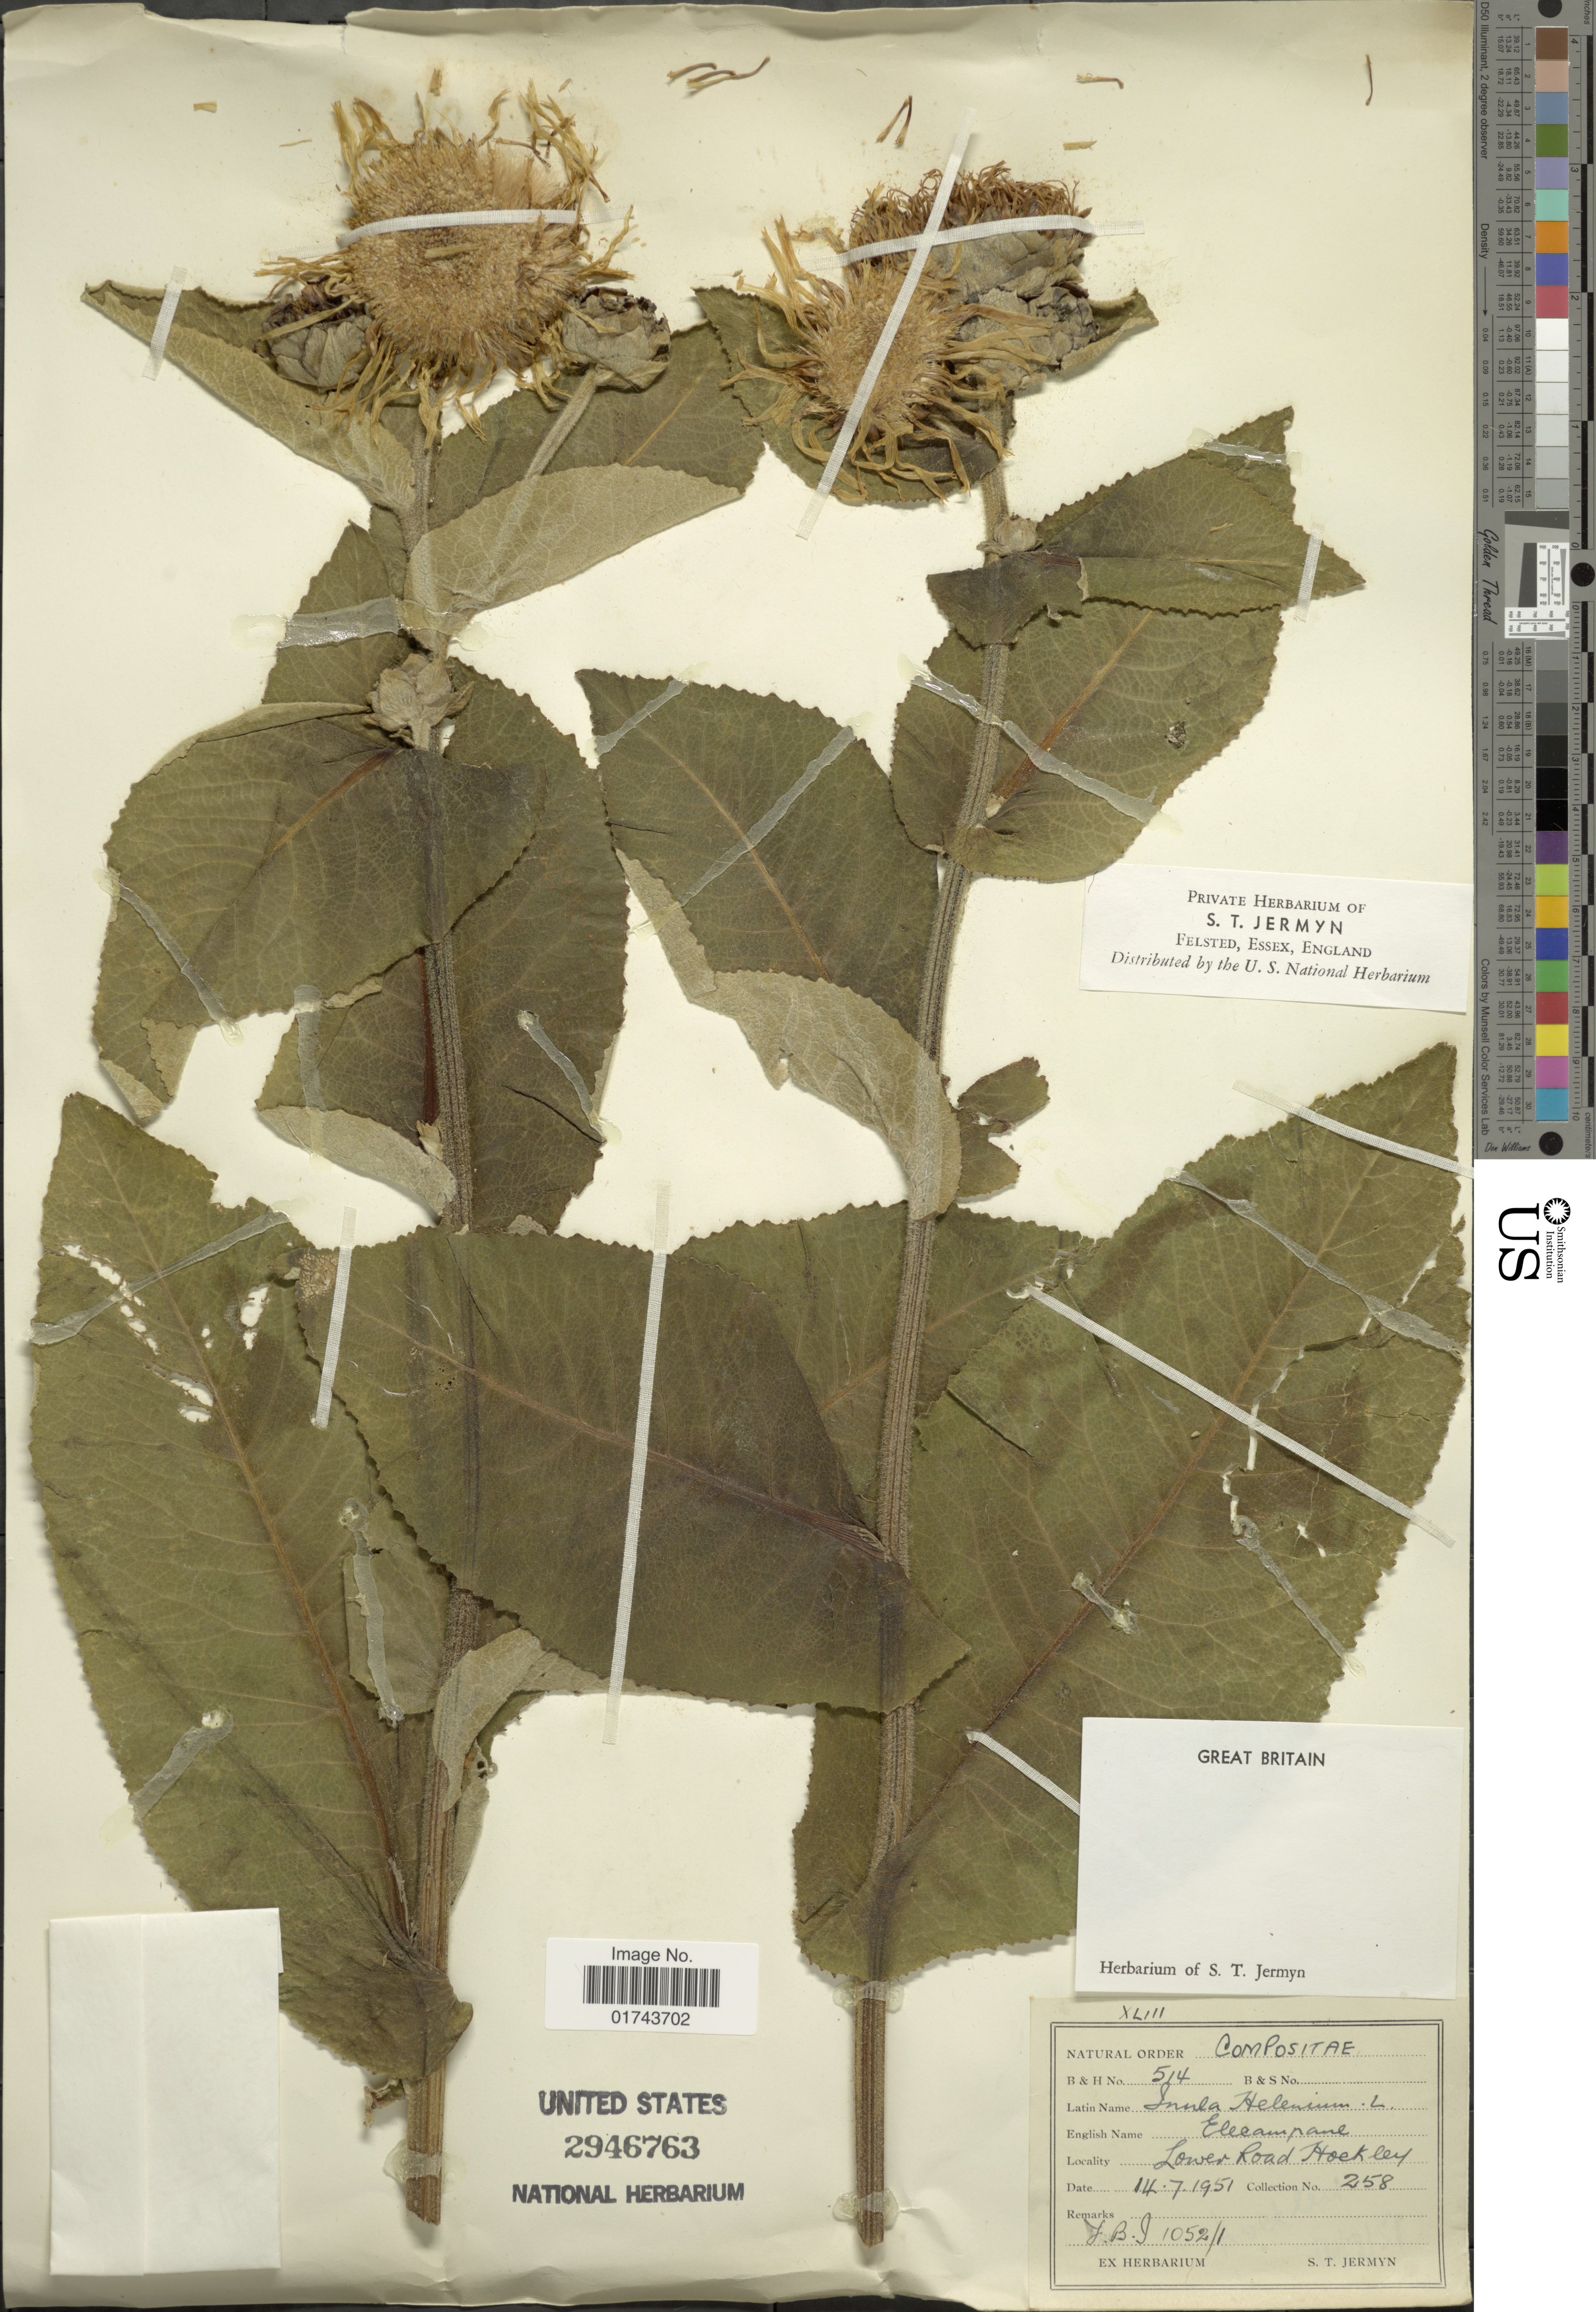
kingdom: Plantae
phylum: Tracheophyta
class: Magnoliopsida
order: Asterales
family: Asteraceae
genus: Inula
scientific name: Inula helenium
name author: L.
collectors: S. Jermyn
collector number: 258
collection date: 1951-07-14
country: United Kingdom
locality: Great Britain, Lower Road Hockley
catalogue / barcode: US 2946763